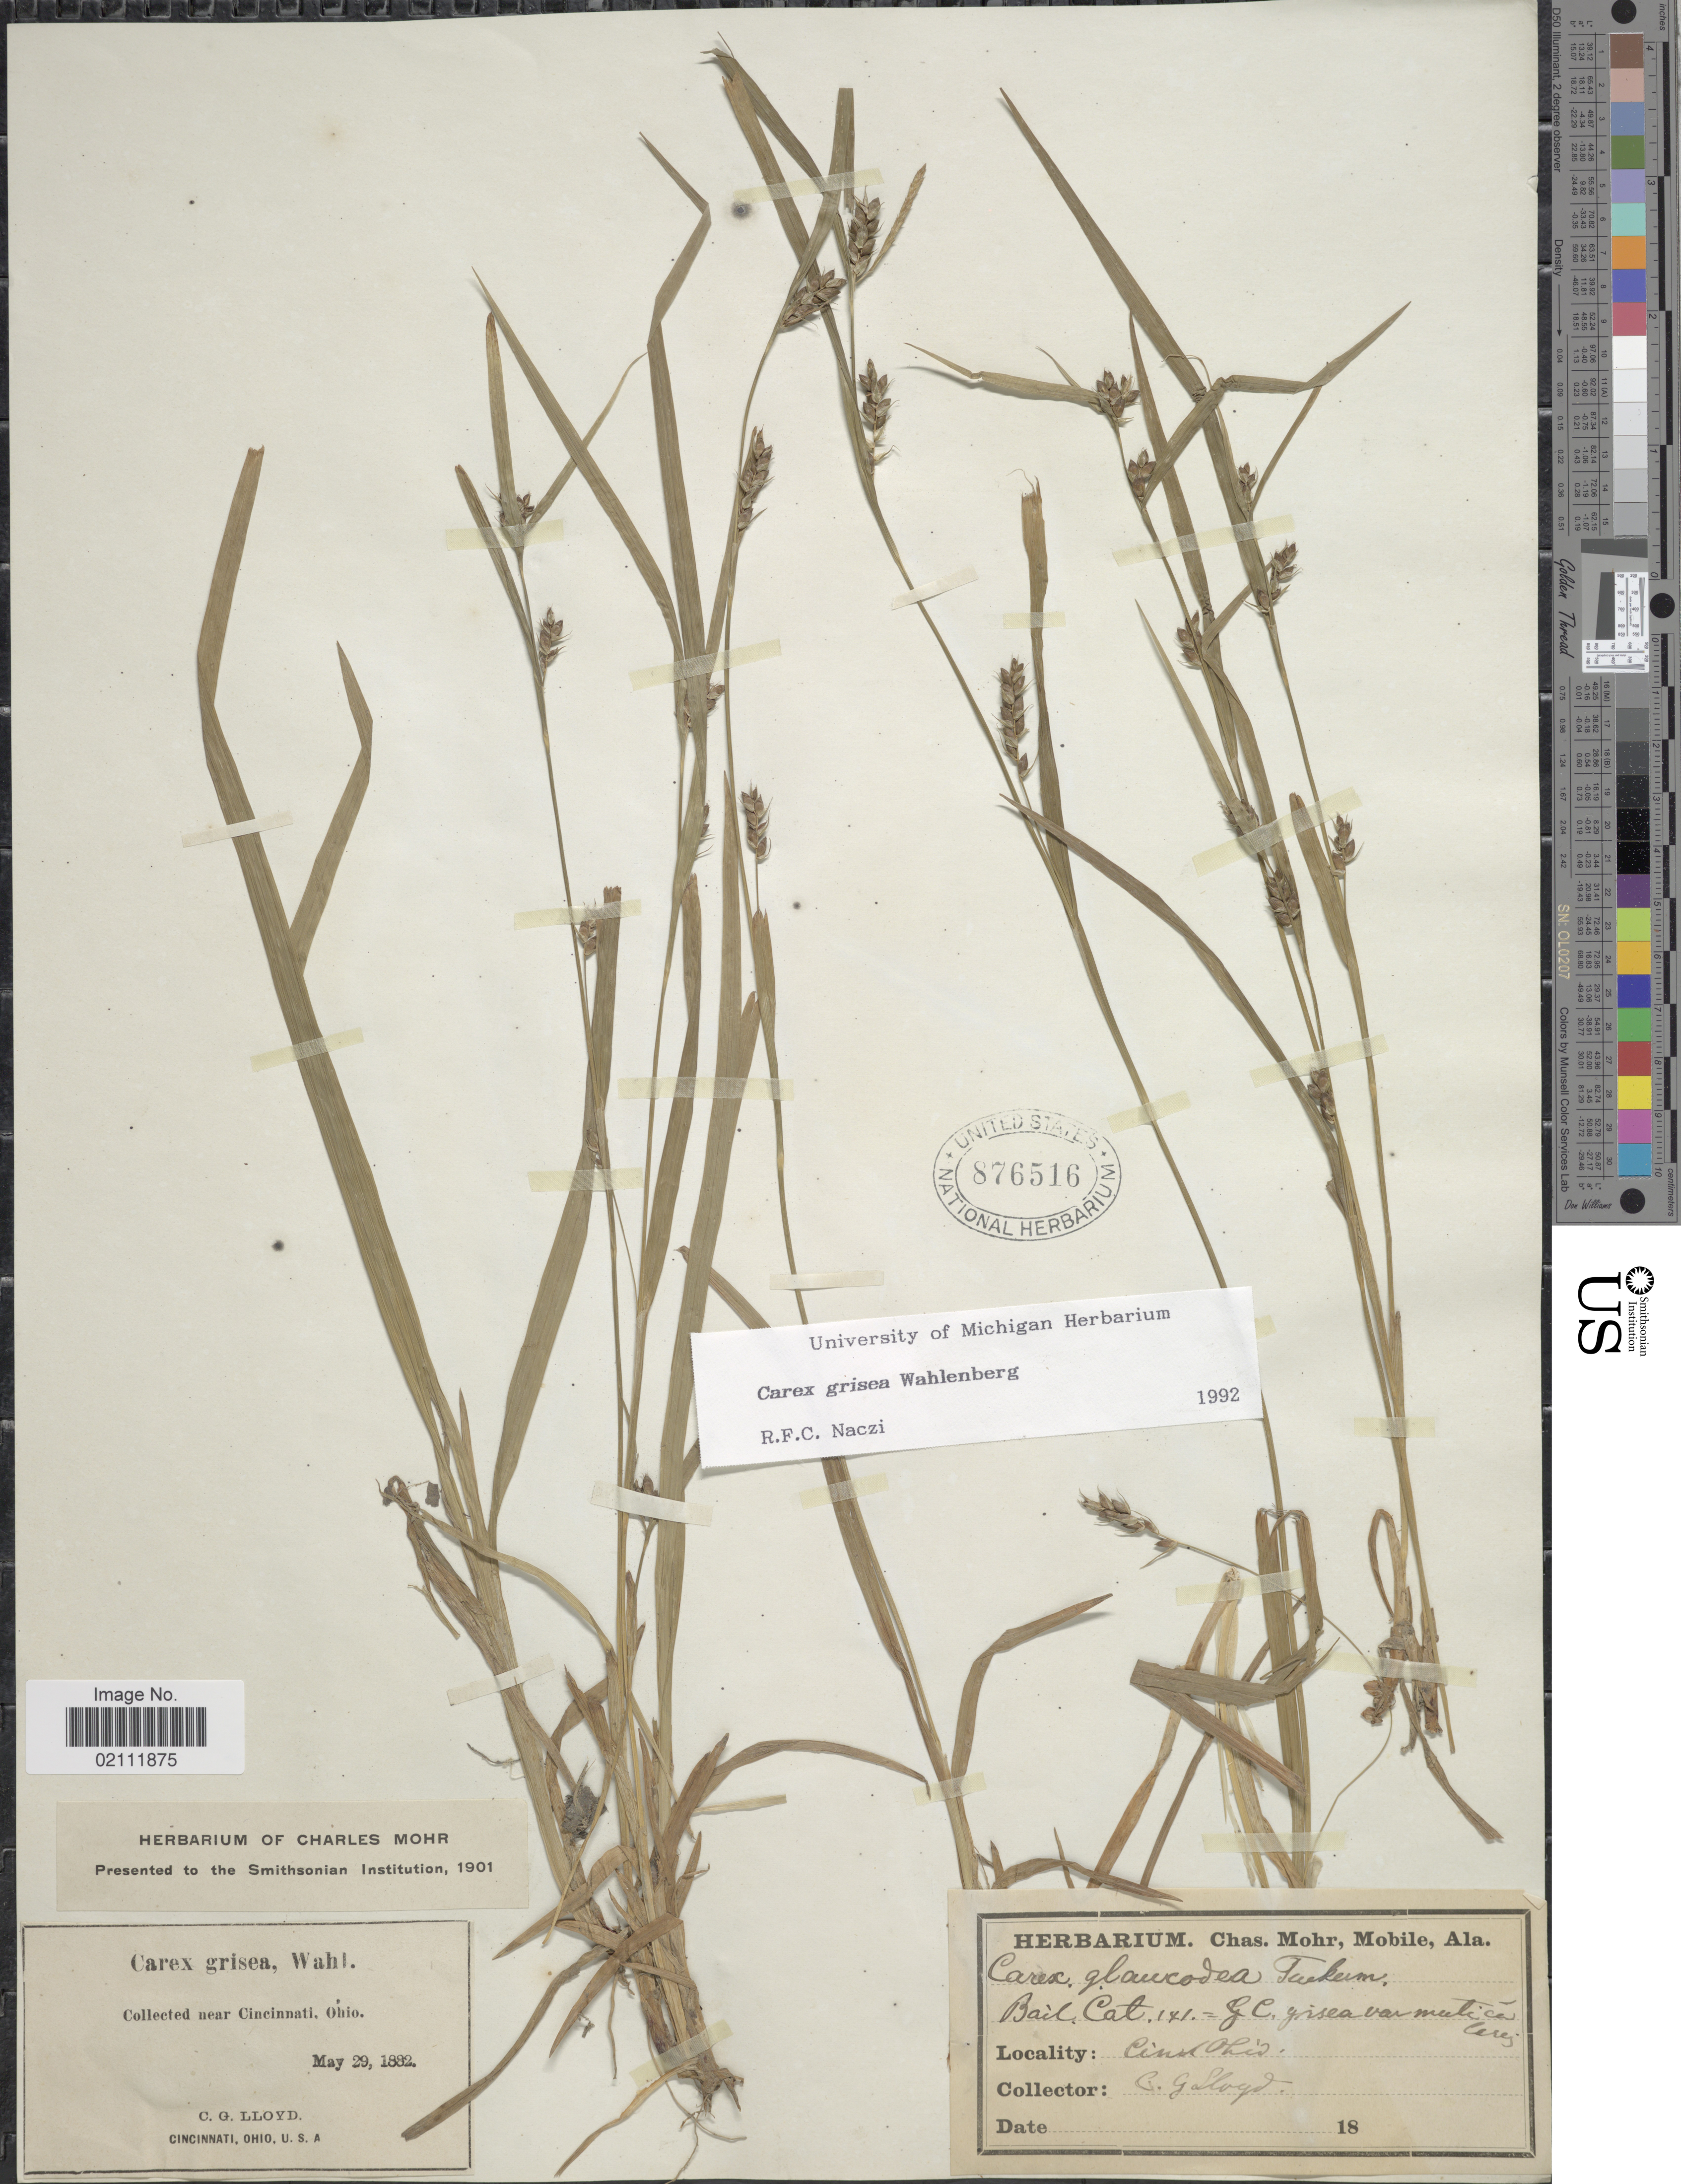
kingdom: Plantae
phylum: Tracheophyta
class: Liliopsida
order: Poales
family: Cyperaceae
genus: Carex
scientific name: Carex grisea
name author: Wahlenb.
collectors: C. G. Lloyd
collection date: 1892-05-29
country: United States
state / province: Ohio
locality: Near Cincinnati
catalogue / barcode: US 876516